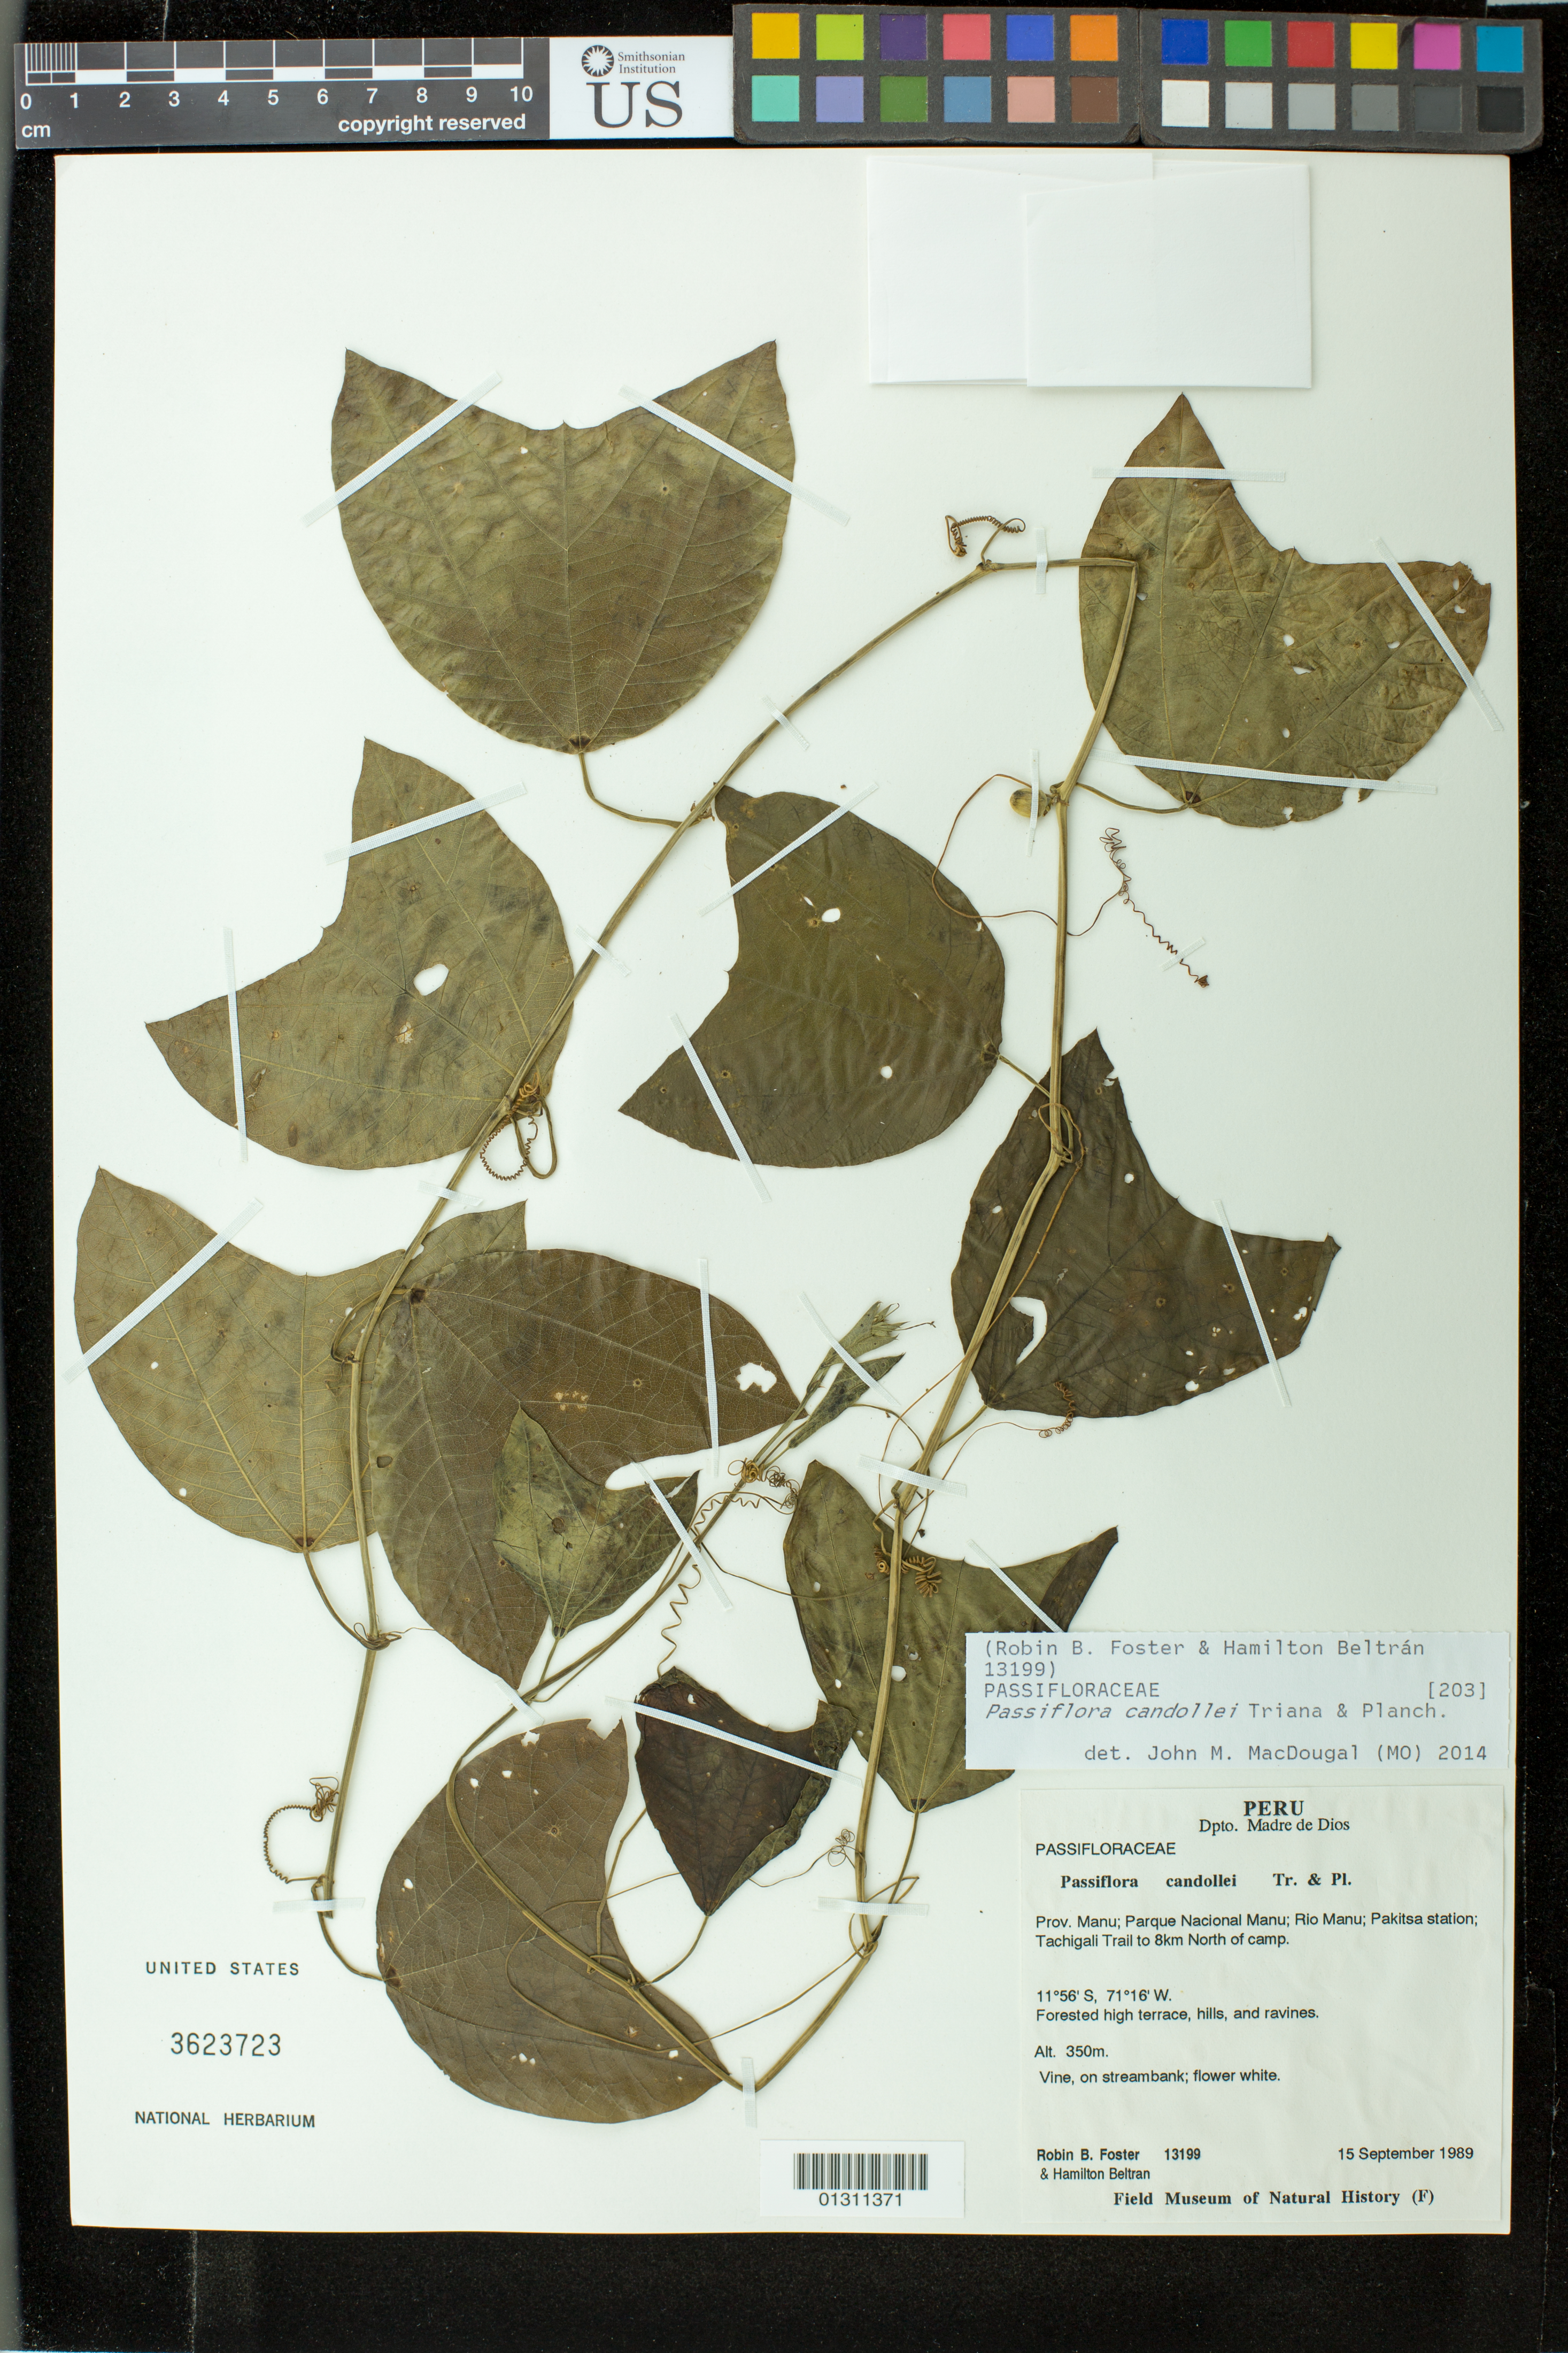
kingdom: Plantae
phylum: Tracheophyta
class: Magnoliopsida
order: Malpighiales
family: Passifloraceae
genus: Passiflora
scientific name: Passiflora candollei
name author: Triana & Planch.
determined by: MacDougal, John M.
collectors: R. B. Foster & H. Beltran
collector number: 13199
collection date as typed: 15 Sep 1989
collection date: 1989-09-15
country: Peru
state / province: Madre de Dios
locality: Prov. Manu; Parque Nacional Manu, Rio Manu, Pakitsa station; Tachigali Trail to 8 km N of camp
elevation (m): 350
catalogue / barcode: US 3623723